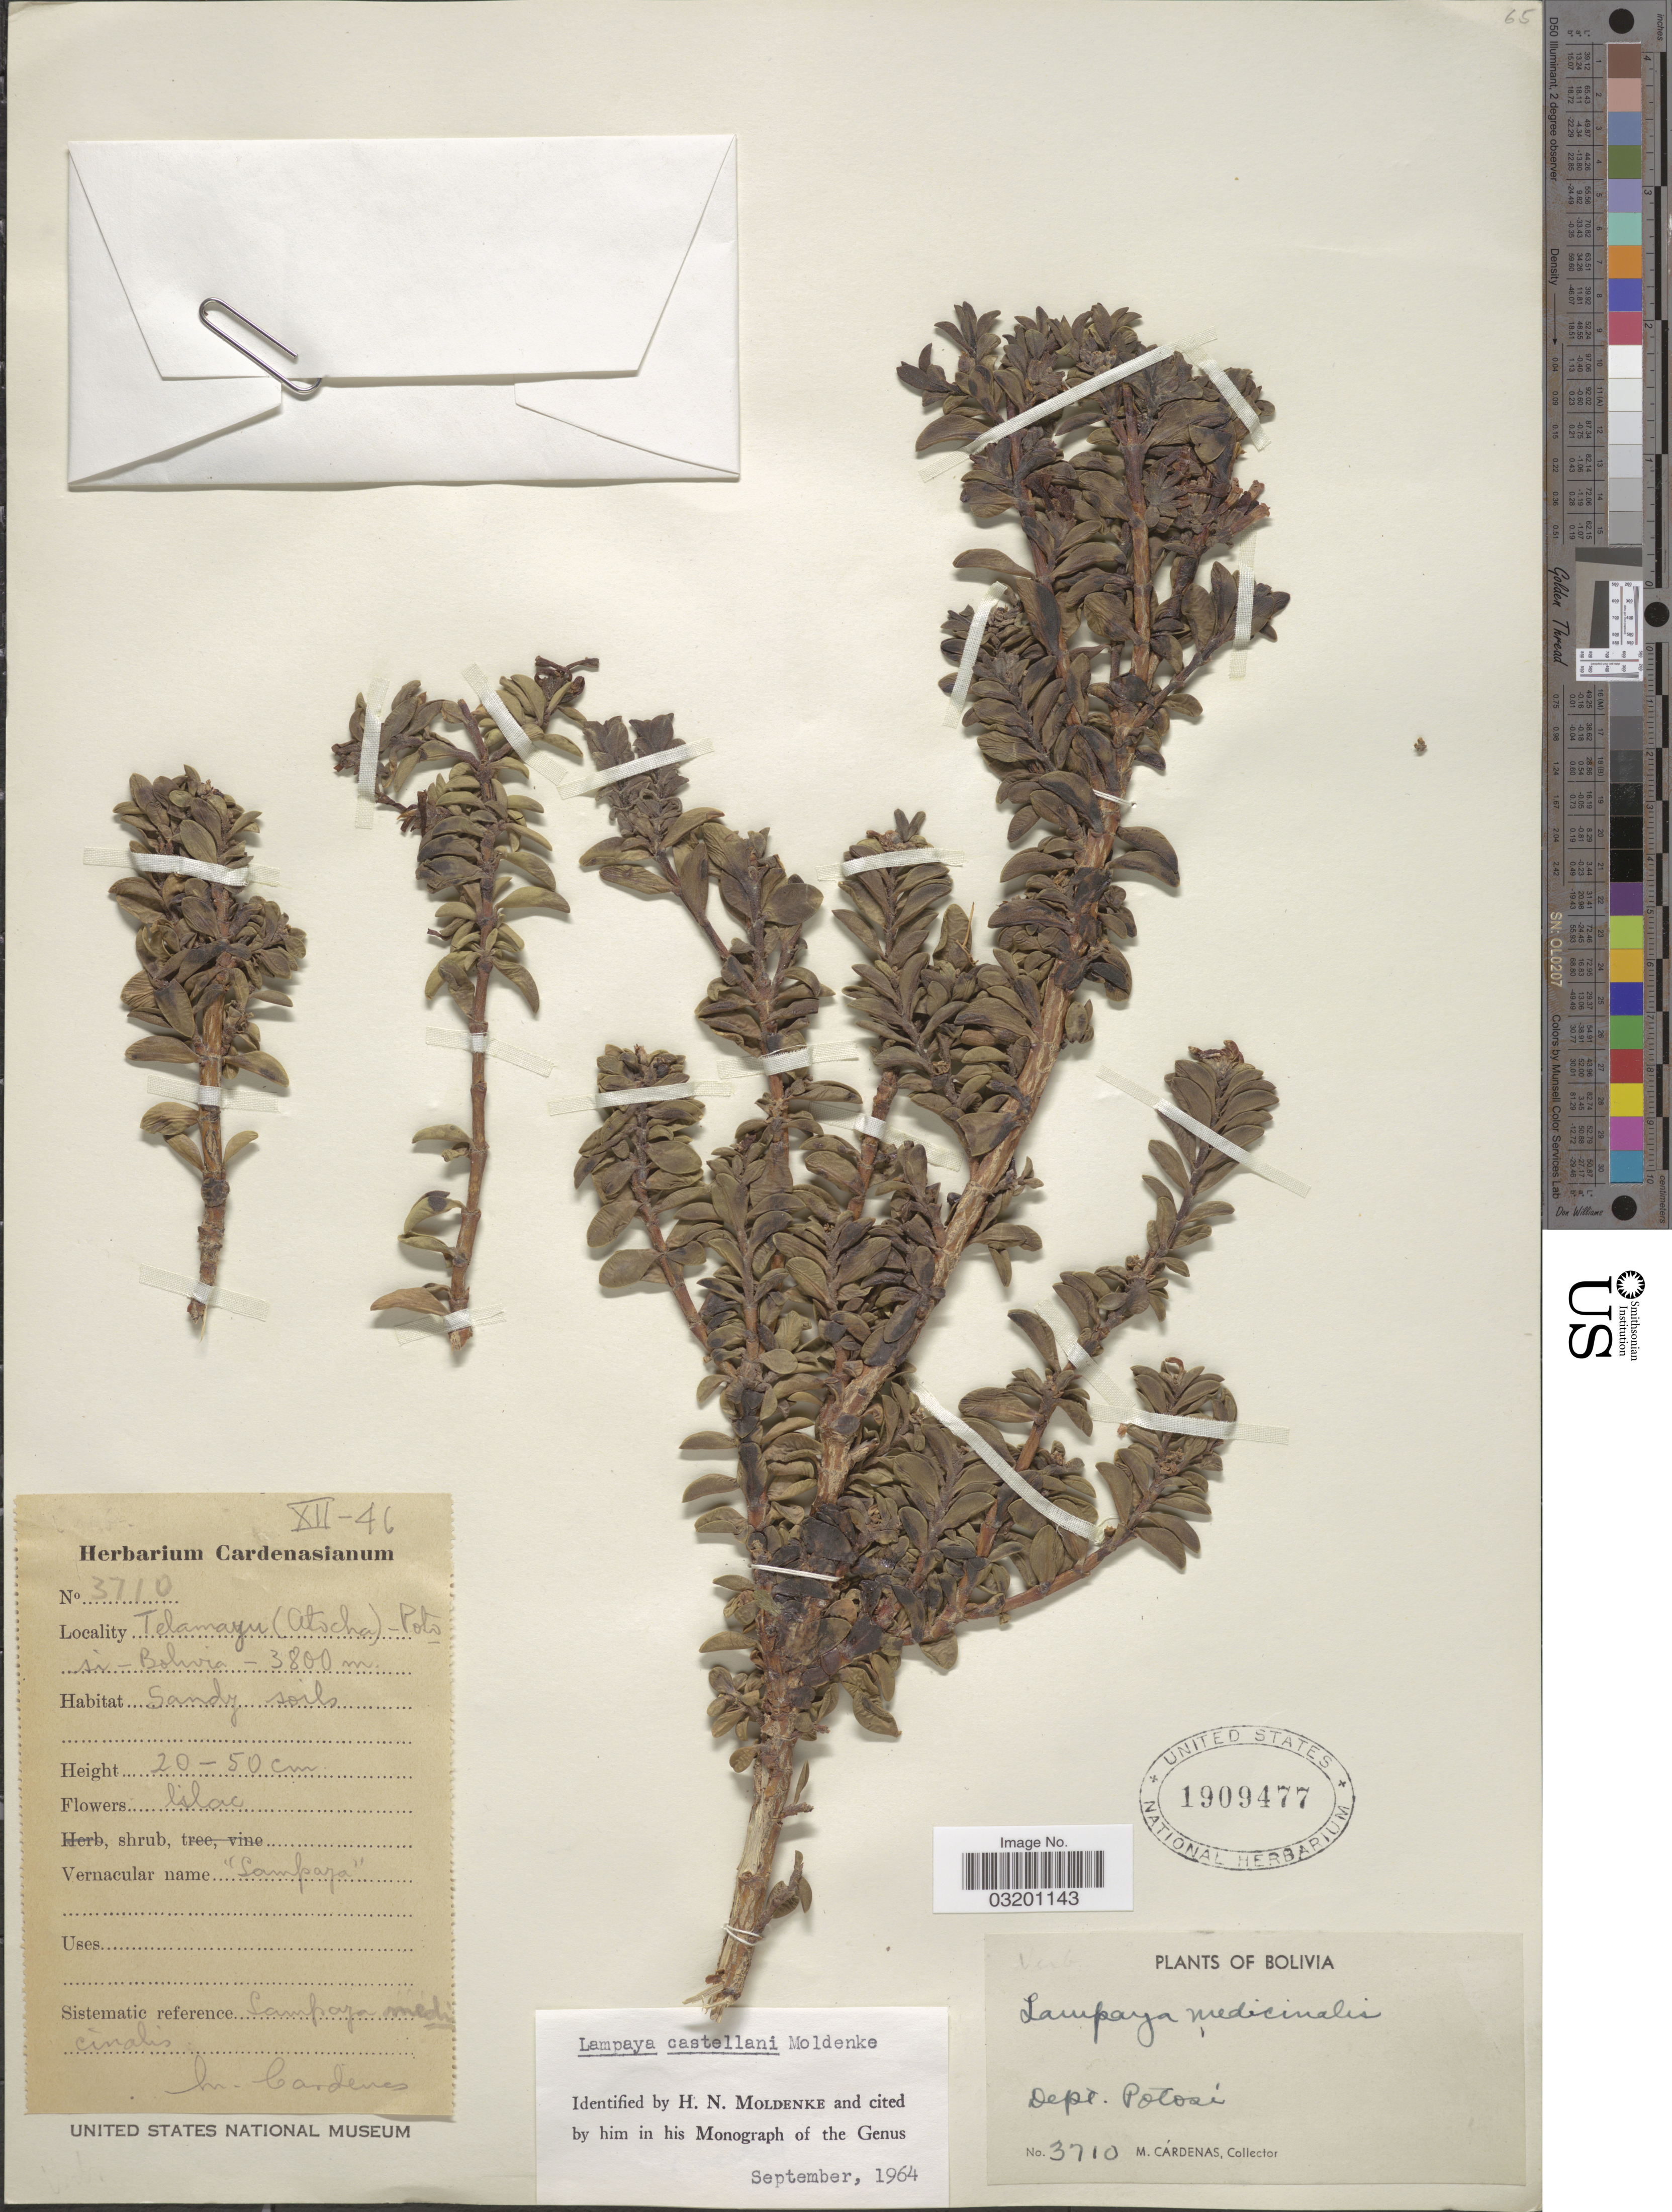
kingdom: Plantae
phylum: Tracheophyta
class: Magnoliopsida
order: Lamiales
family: Verbenaceae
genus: Lampayo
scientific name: Lampayo castellani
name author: Moldenke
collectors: M. Cárdenas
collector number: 3710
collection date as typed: Transcribed d/m/y: /12/46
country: Bolivia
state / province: Potosi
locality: Dept. Potosí. Telamayu (Atocha).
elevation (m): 3800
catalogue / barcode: US 1909477